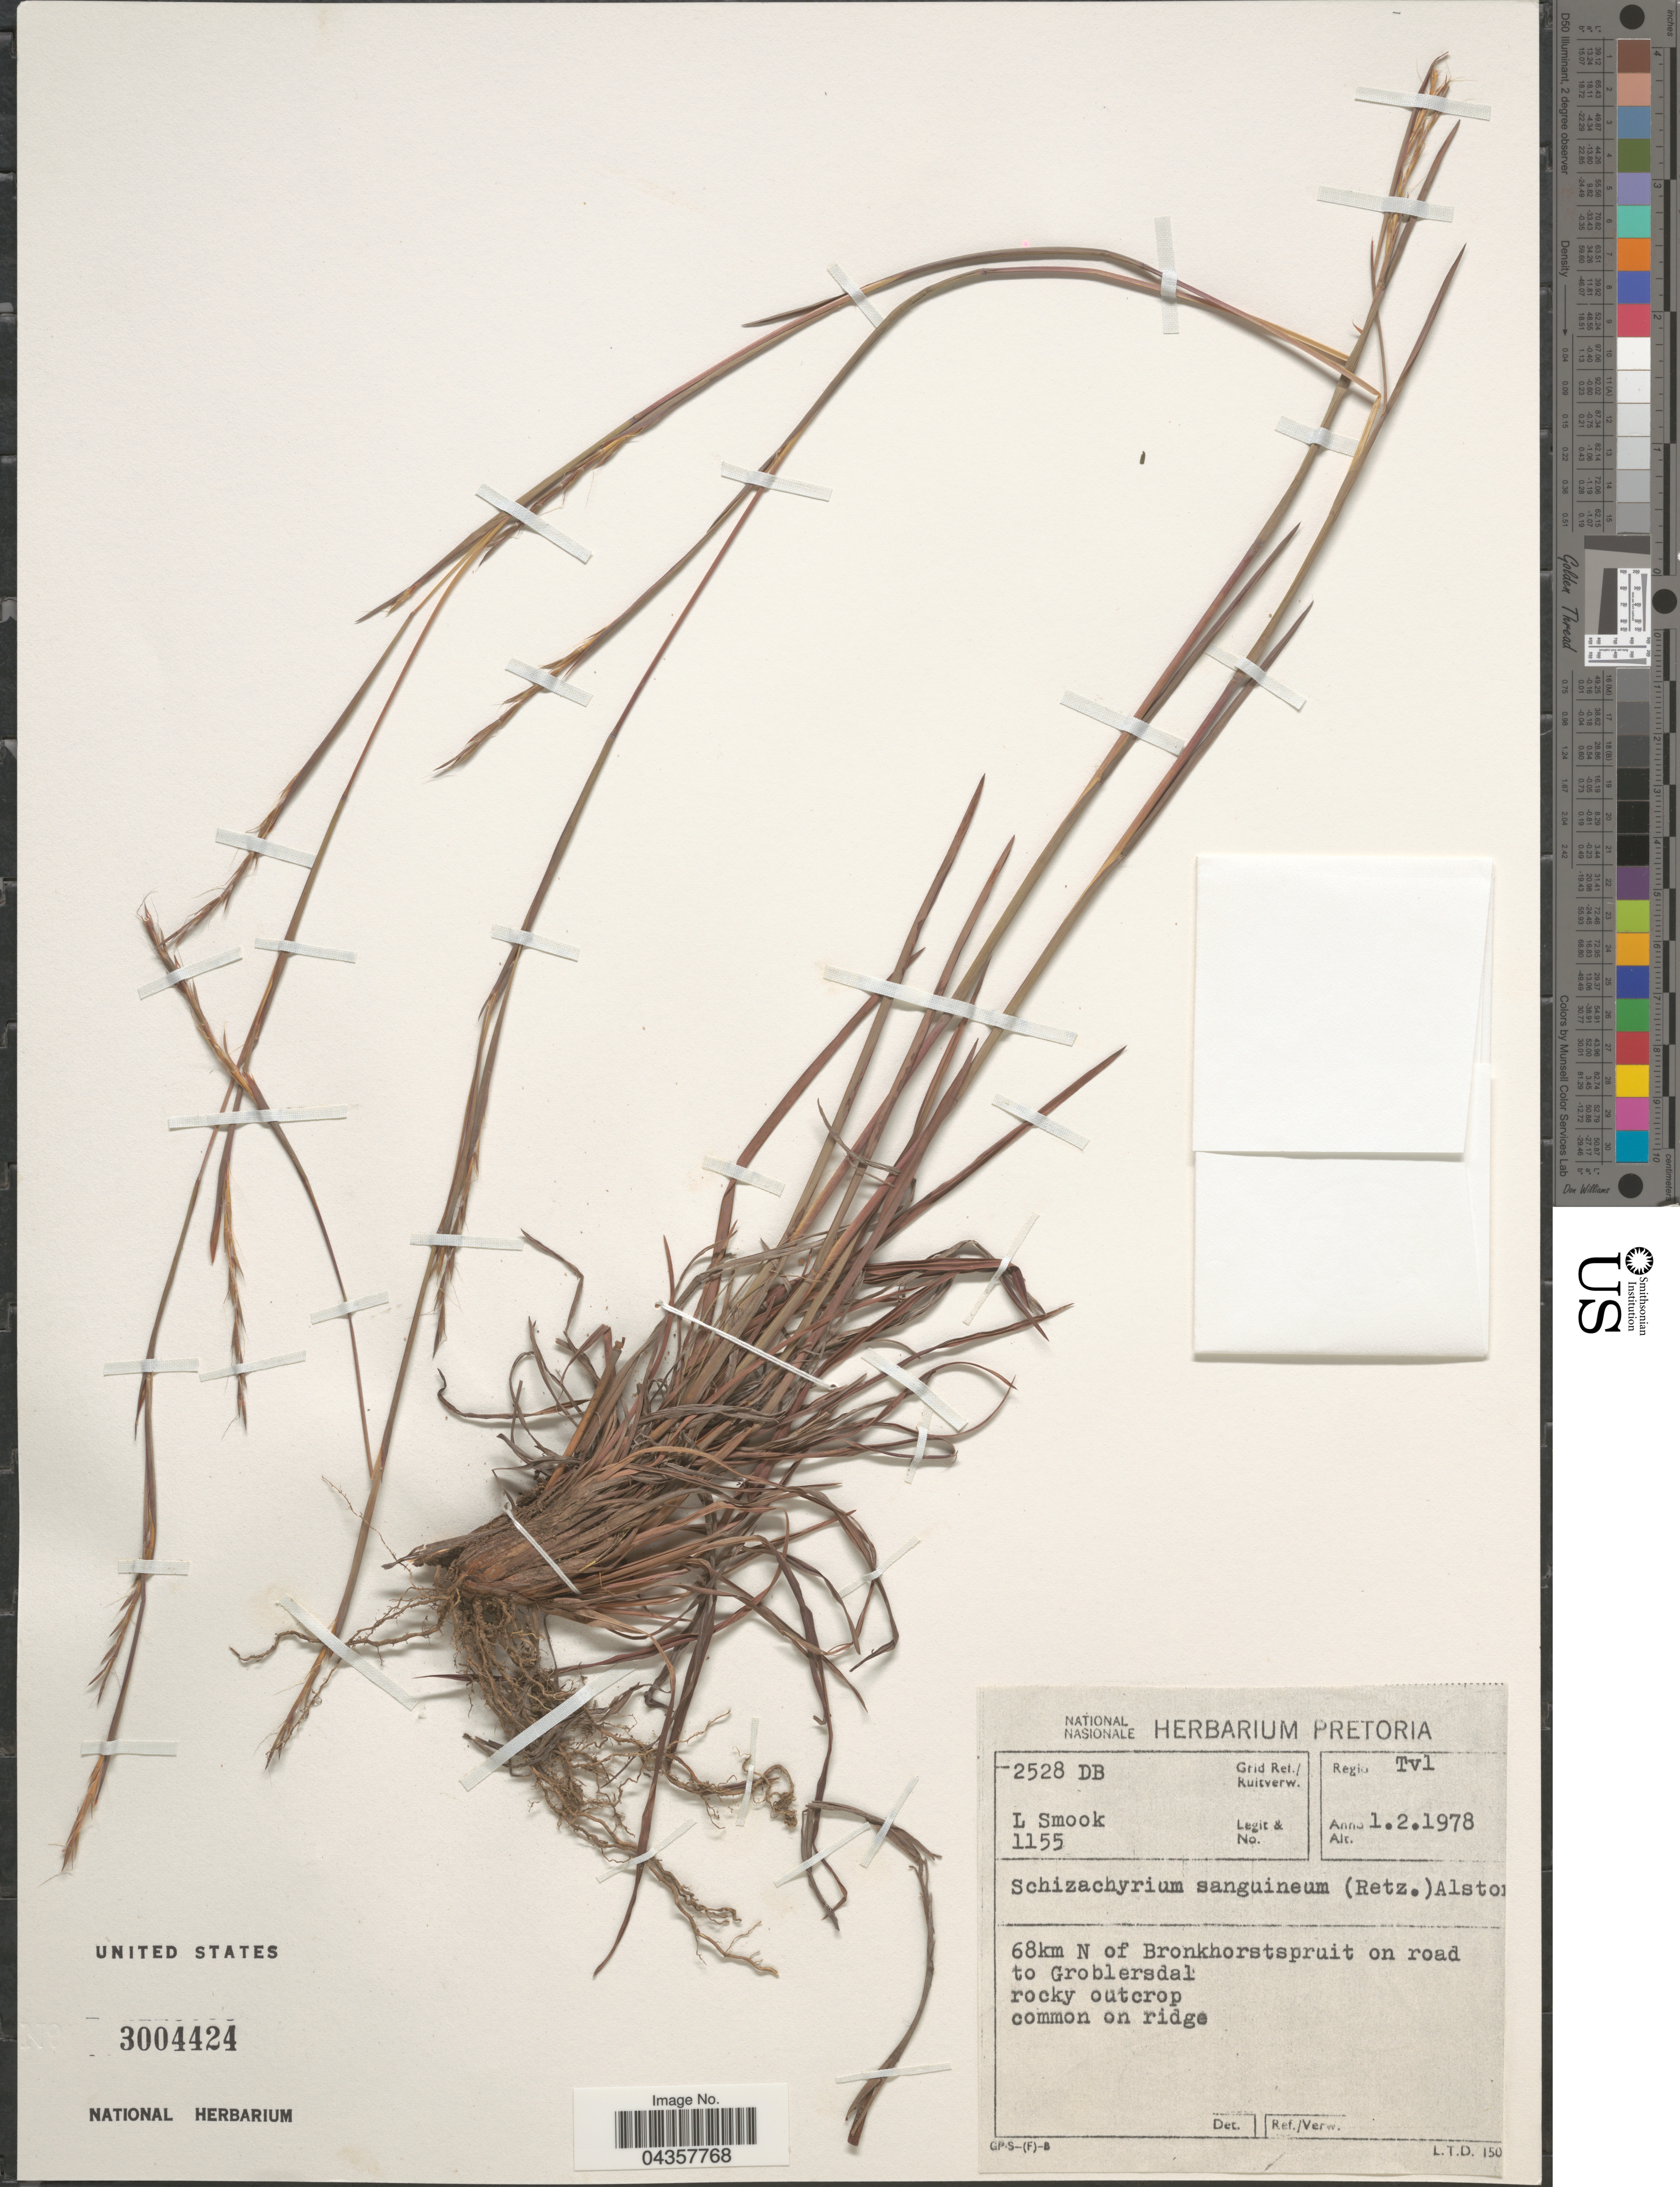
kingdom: Plantae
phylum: Tracheophyta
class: Liliopsida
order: Poales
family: Poaceae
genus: Schizachyrium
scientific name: Schizachyrium sanguineum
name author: (Retz.) Alston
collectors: L. Smook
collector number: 1155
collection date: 1978-02-01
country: South Africa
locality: Grid Ref./Ruitverw. 2528 DB. Regio Tvl. 68km N of Bronkhorstspruit on road to Groblersdal.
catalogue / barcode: US 3004424